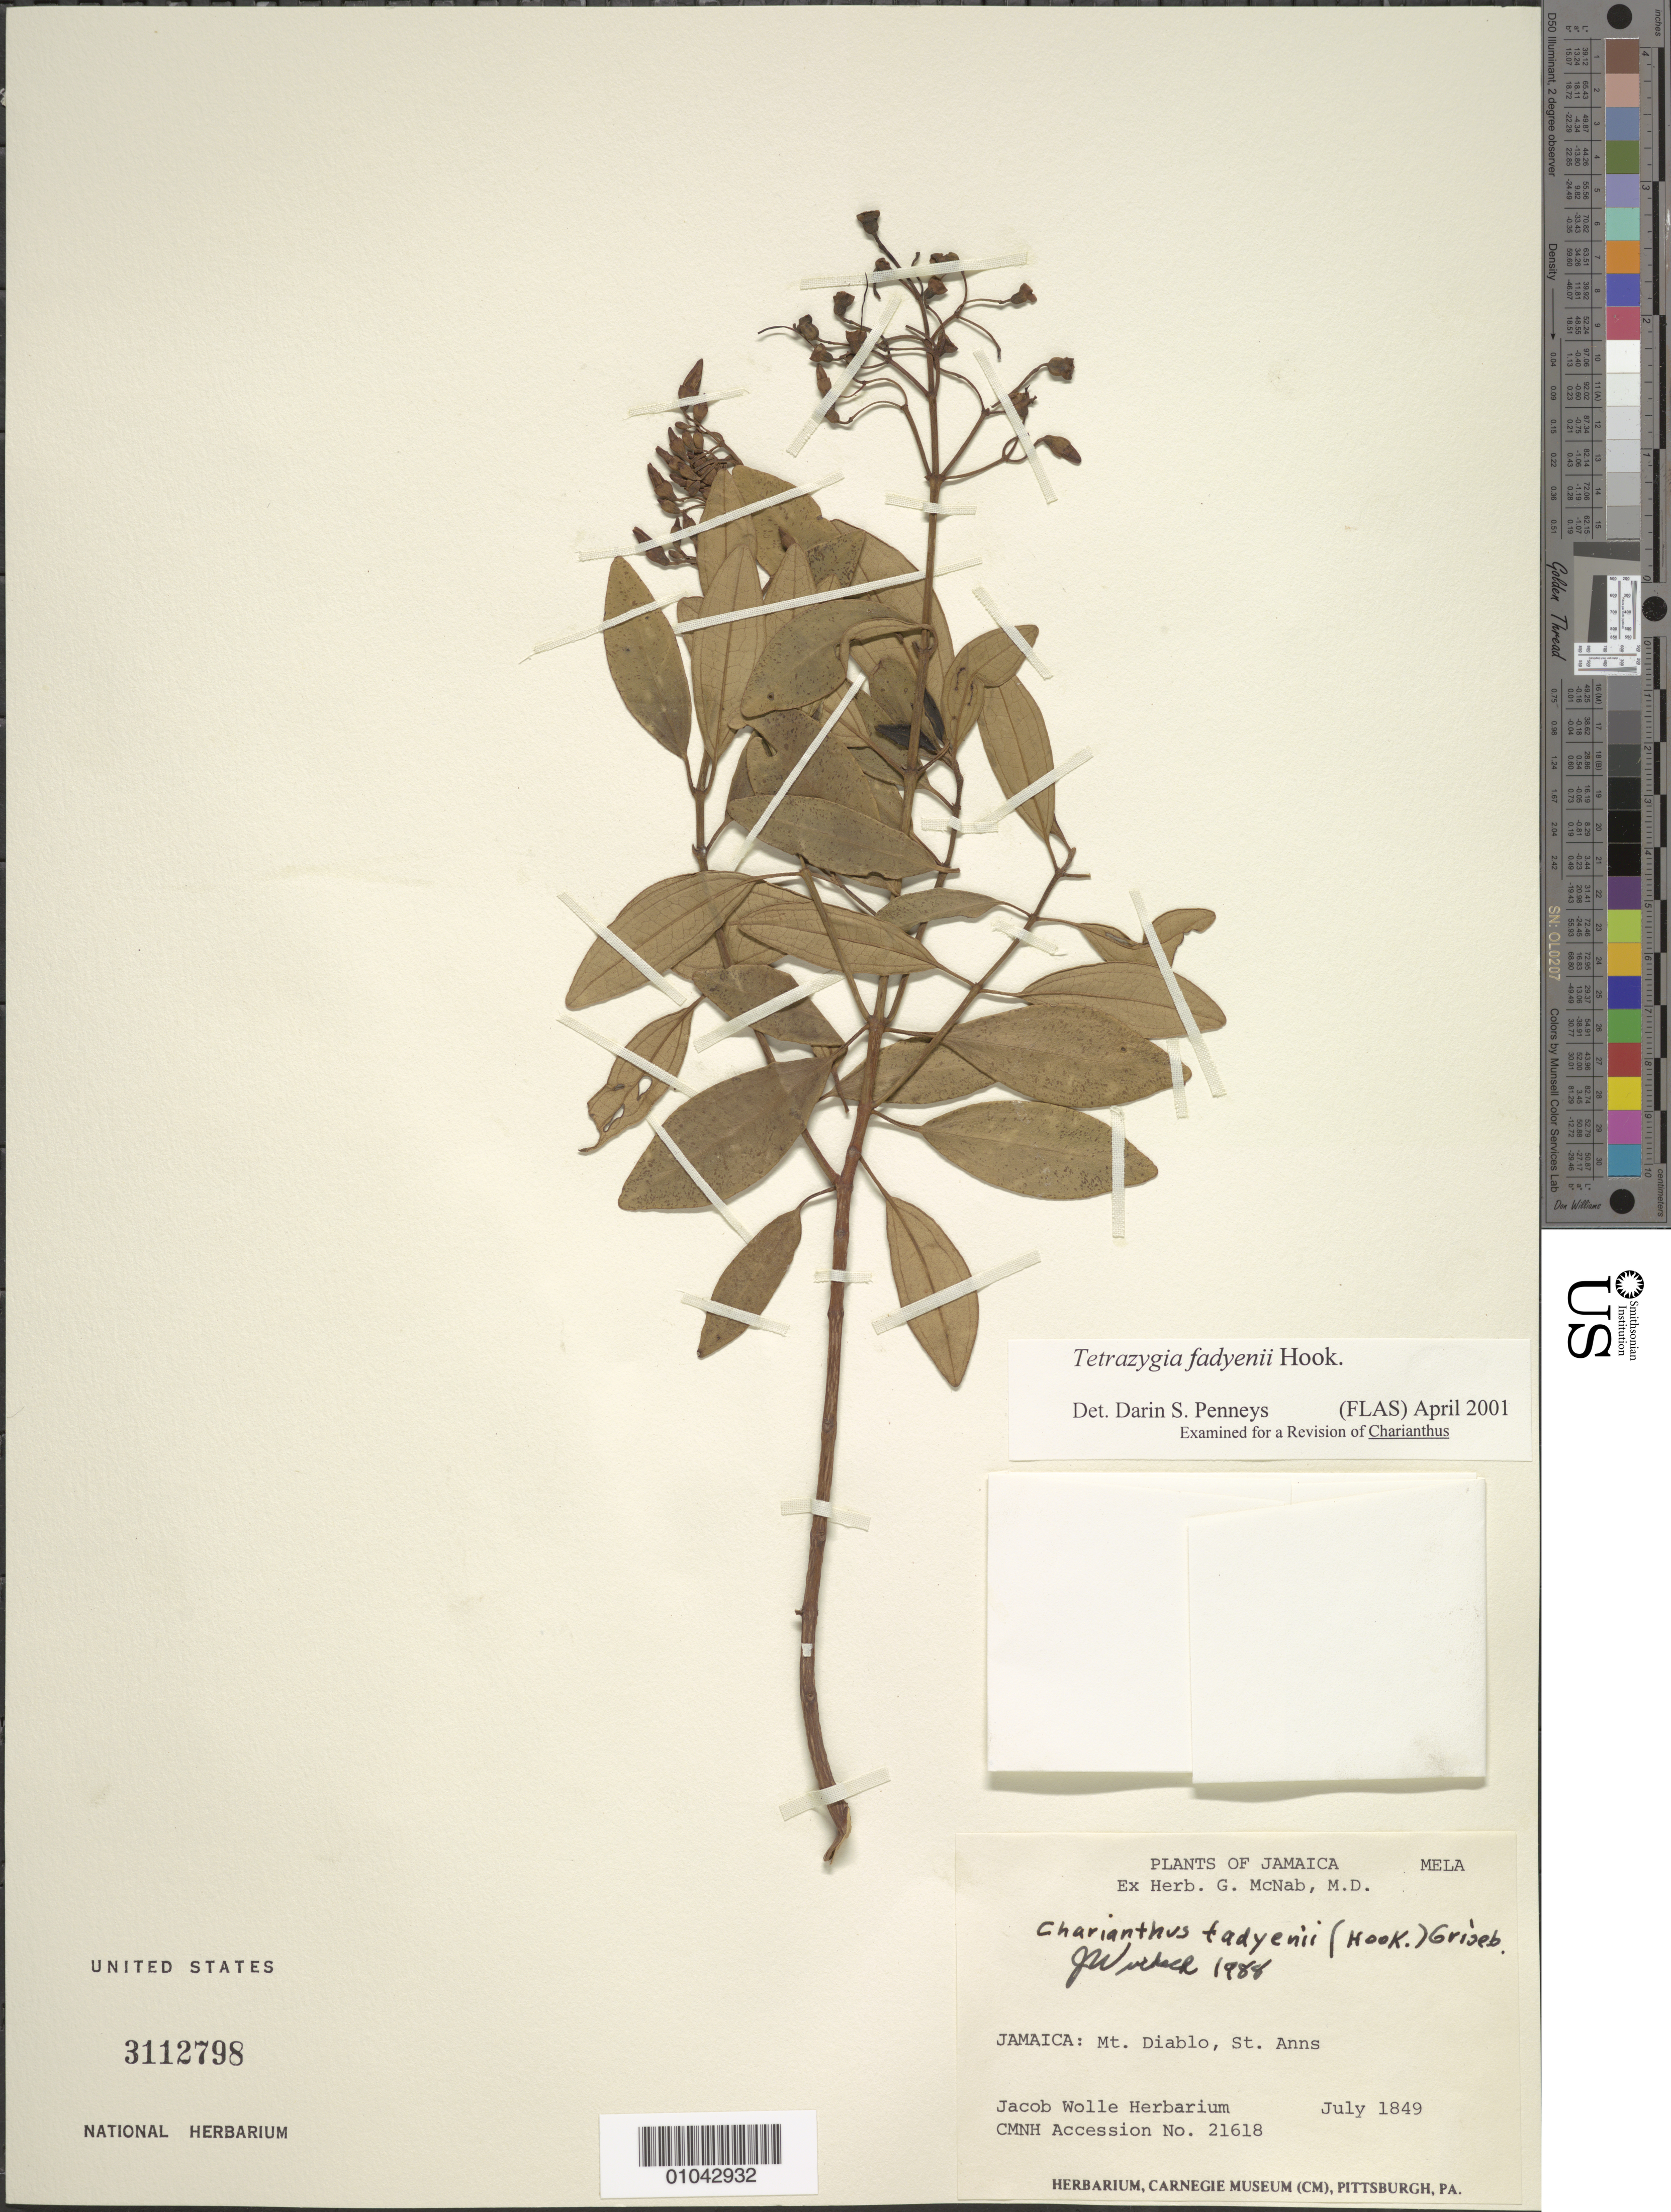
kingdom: Plantae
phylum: Tracheophyta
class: Magnoliopsida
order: Myrtales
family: Melastomataceae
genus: Tetrazygia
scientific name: Tetrazygia fadyenii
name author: Hook.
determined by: Penneys, D. S.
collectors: G. McNab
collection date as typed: Jul 1849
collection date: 1849-07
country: Jamaica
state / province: Saint Ann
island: Jamaica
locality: Mt. Diablo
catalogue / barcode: US 3112798